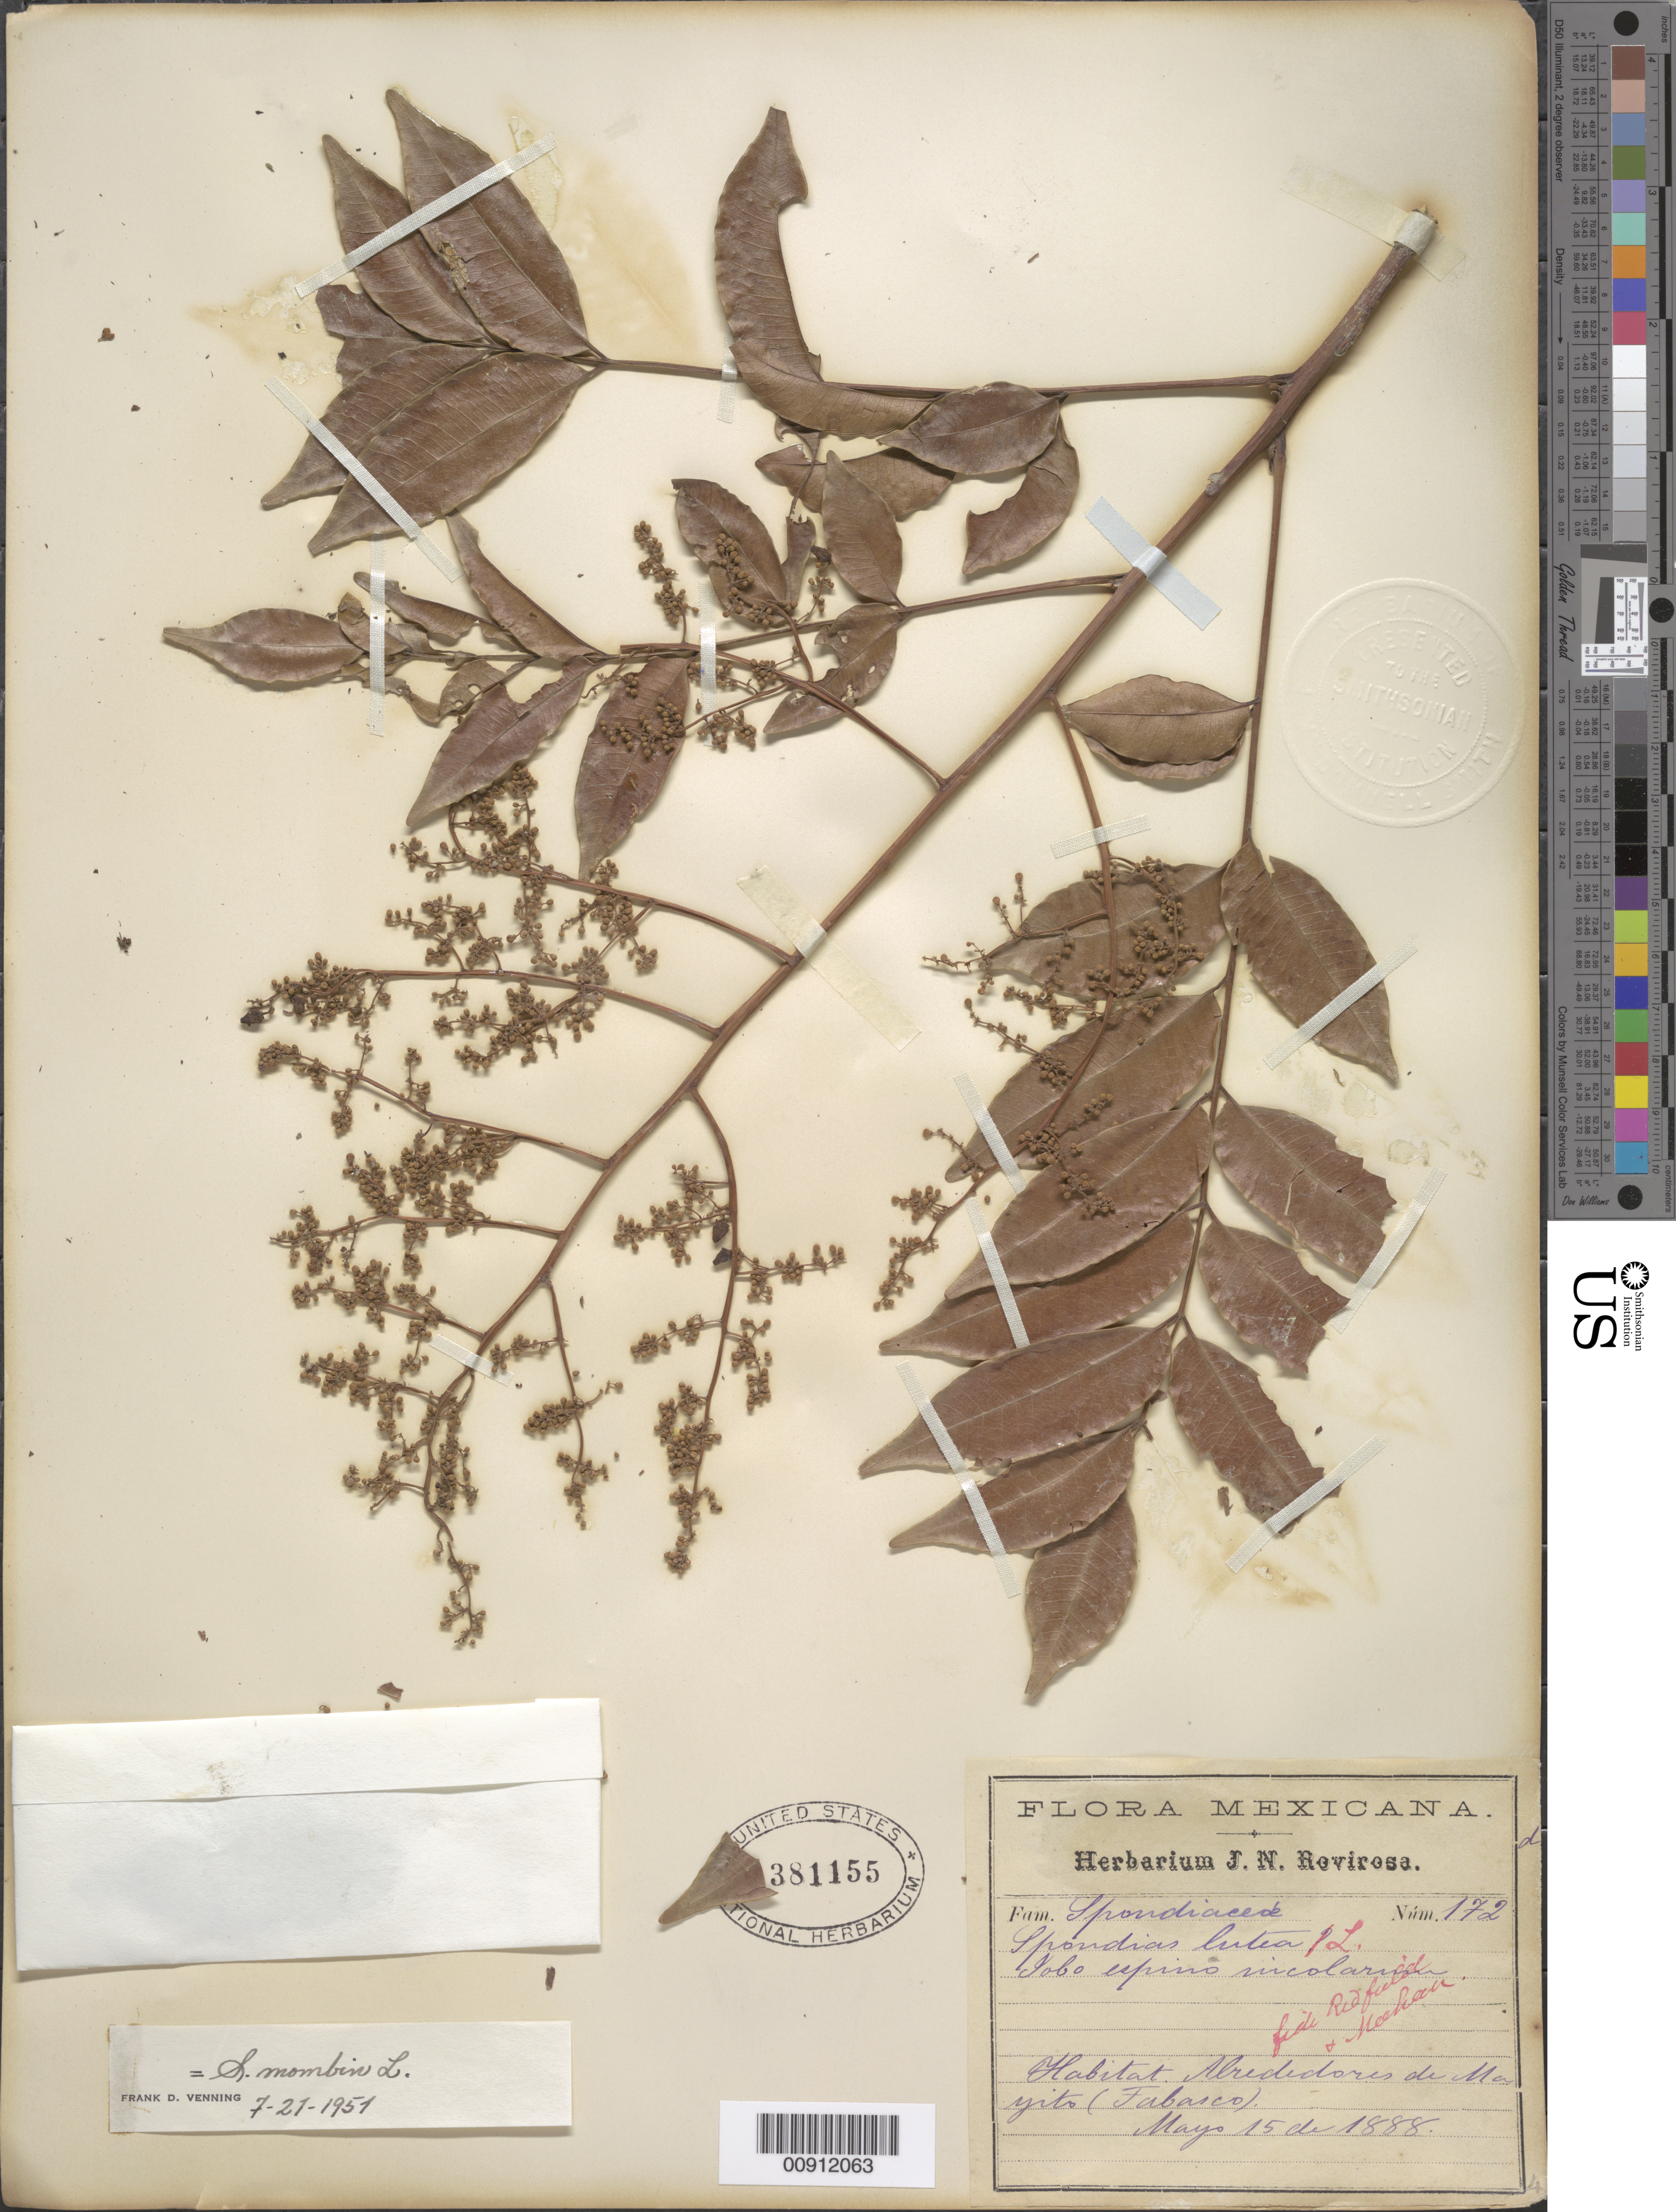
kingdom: Plantae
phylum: Tracheophyta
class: Magnoliopsida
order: Sapindales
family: Anacardiaceae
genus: Spondias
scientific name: Spondias mombin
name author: L.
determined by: Mitchell, John D.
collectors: J. N. Rovirosa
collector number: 172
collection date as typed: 15 May 1888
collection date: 1888-05-15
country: Mexico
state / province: Tabasco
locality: Alrededores de Mayito (Tabasco).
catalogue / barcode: US 1381155